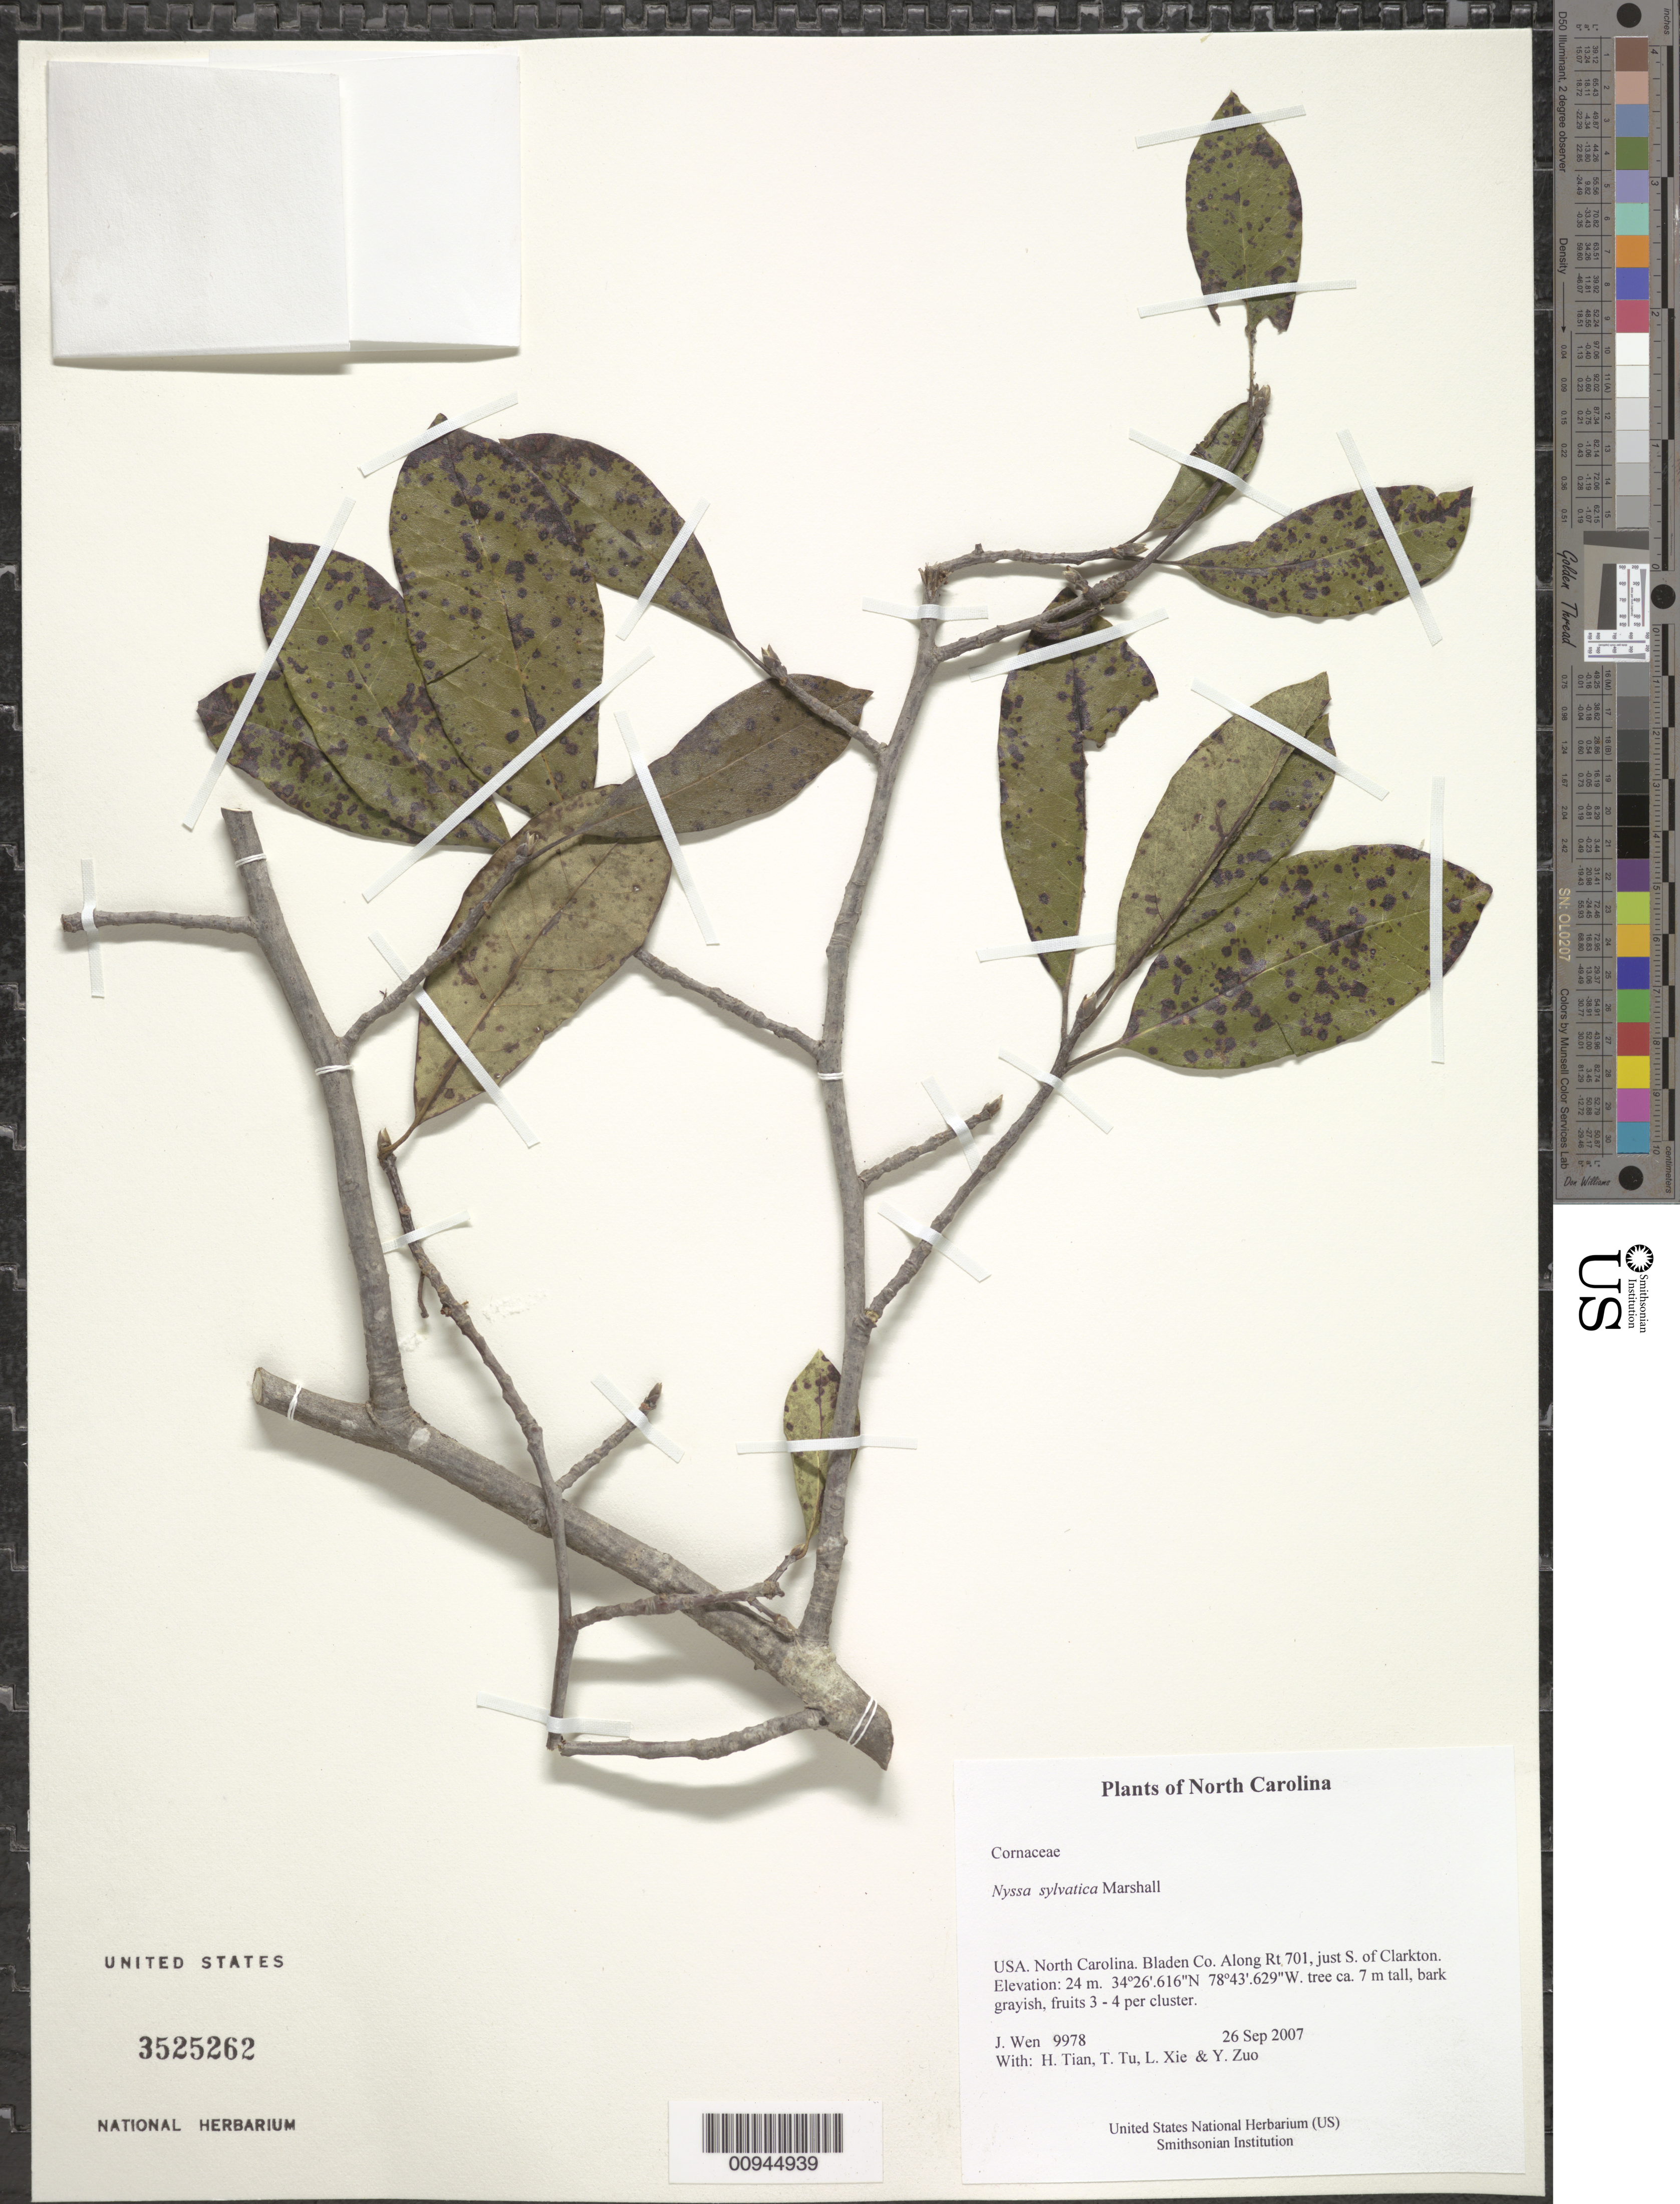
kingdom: Plantae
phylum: Tracheophyta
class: Magnoliopsida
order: Cornales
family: Nyssaceae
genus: Nyssa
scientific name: Nyssa sylvatica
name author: Marshall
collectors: J. Wen, H. Tian, T. Tu, L. Xie & Y. Zuo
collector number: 9978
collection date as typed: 26 Sep 2007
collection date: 2007-09-26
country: United States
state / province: North Carolina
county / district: Bladen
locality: Along Rt 701, just S. of Clarkton.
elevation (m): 24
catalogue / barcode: US 3525262